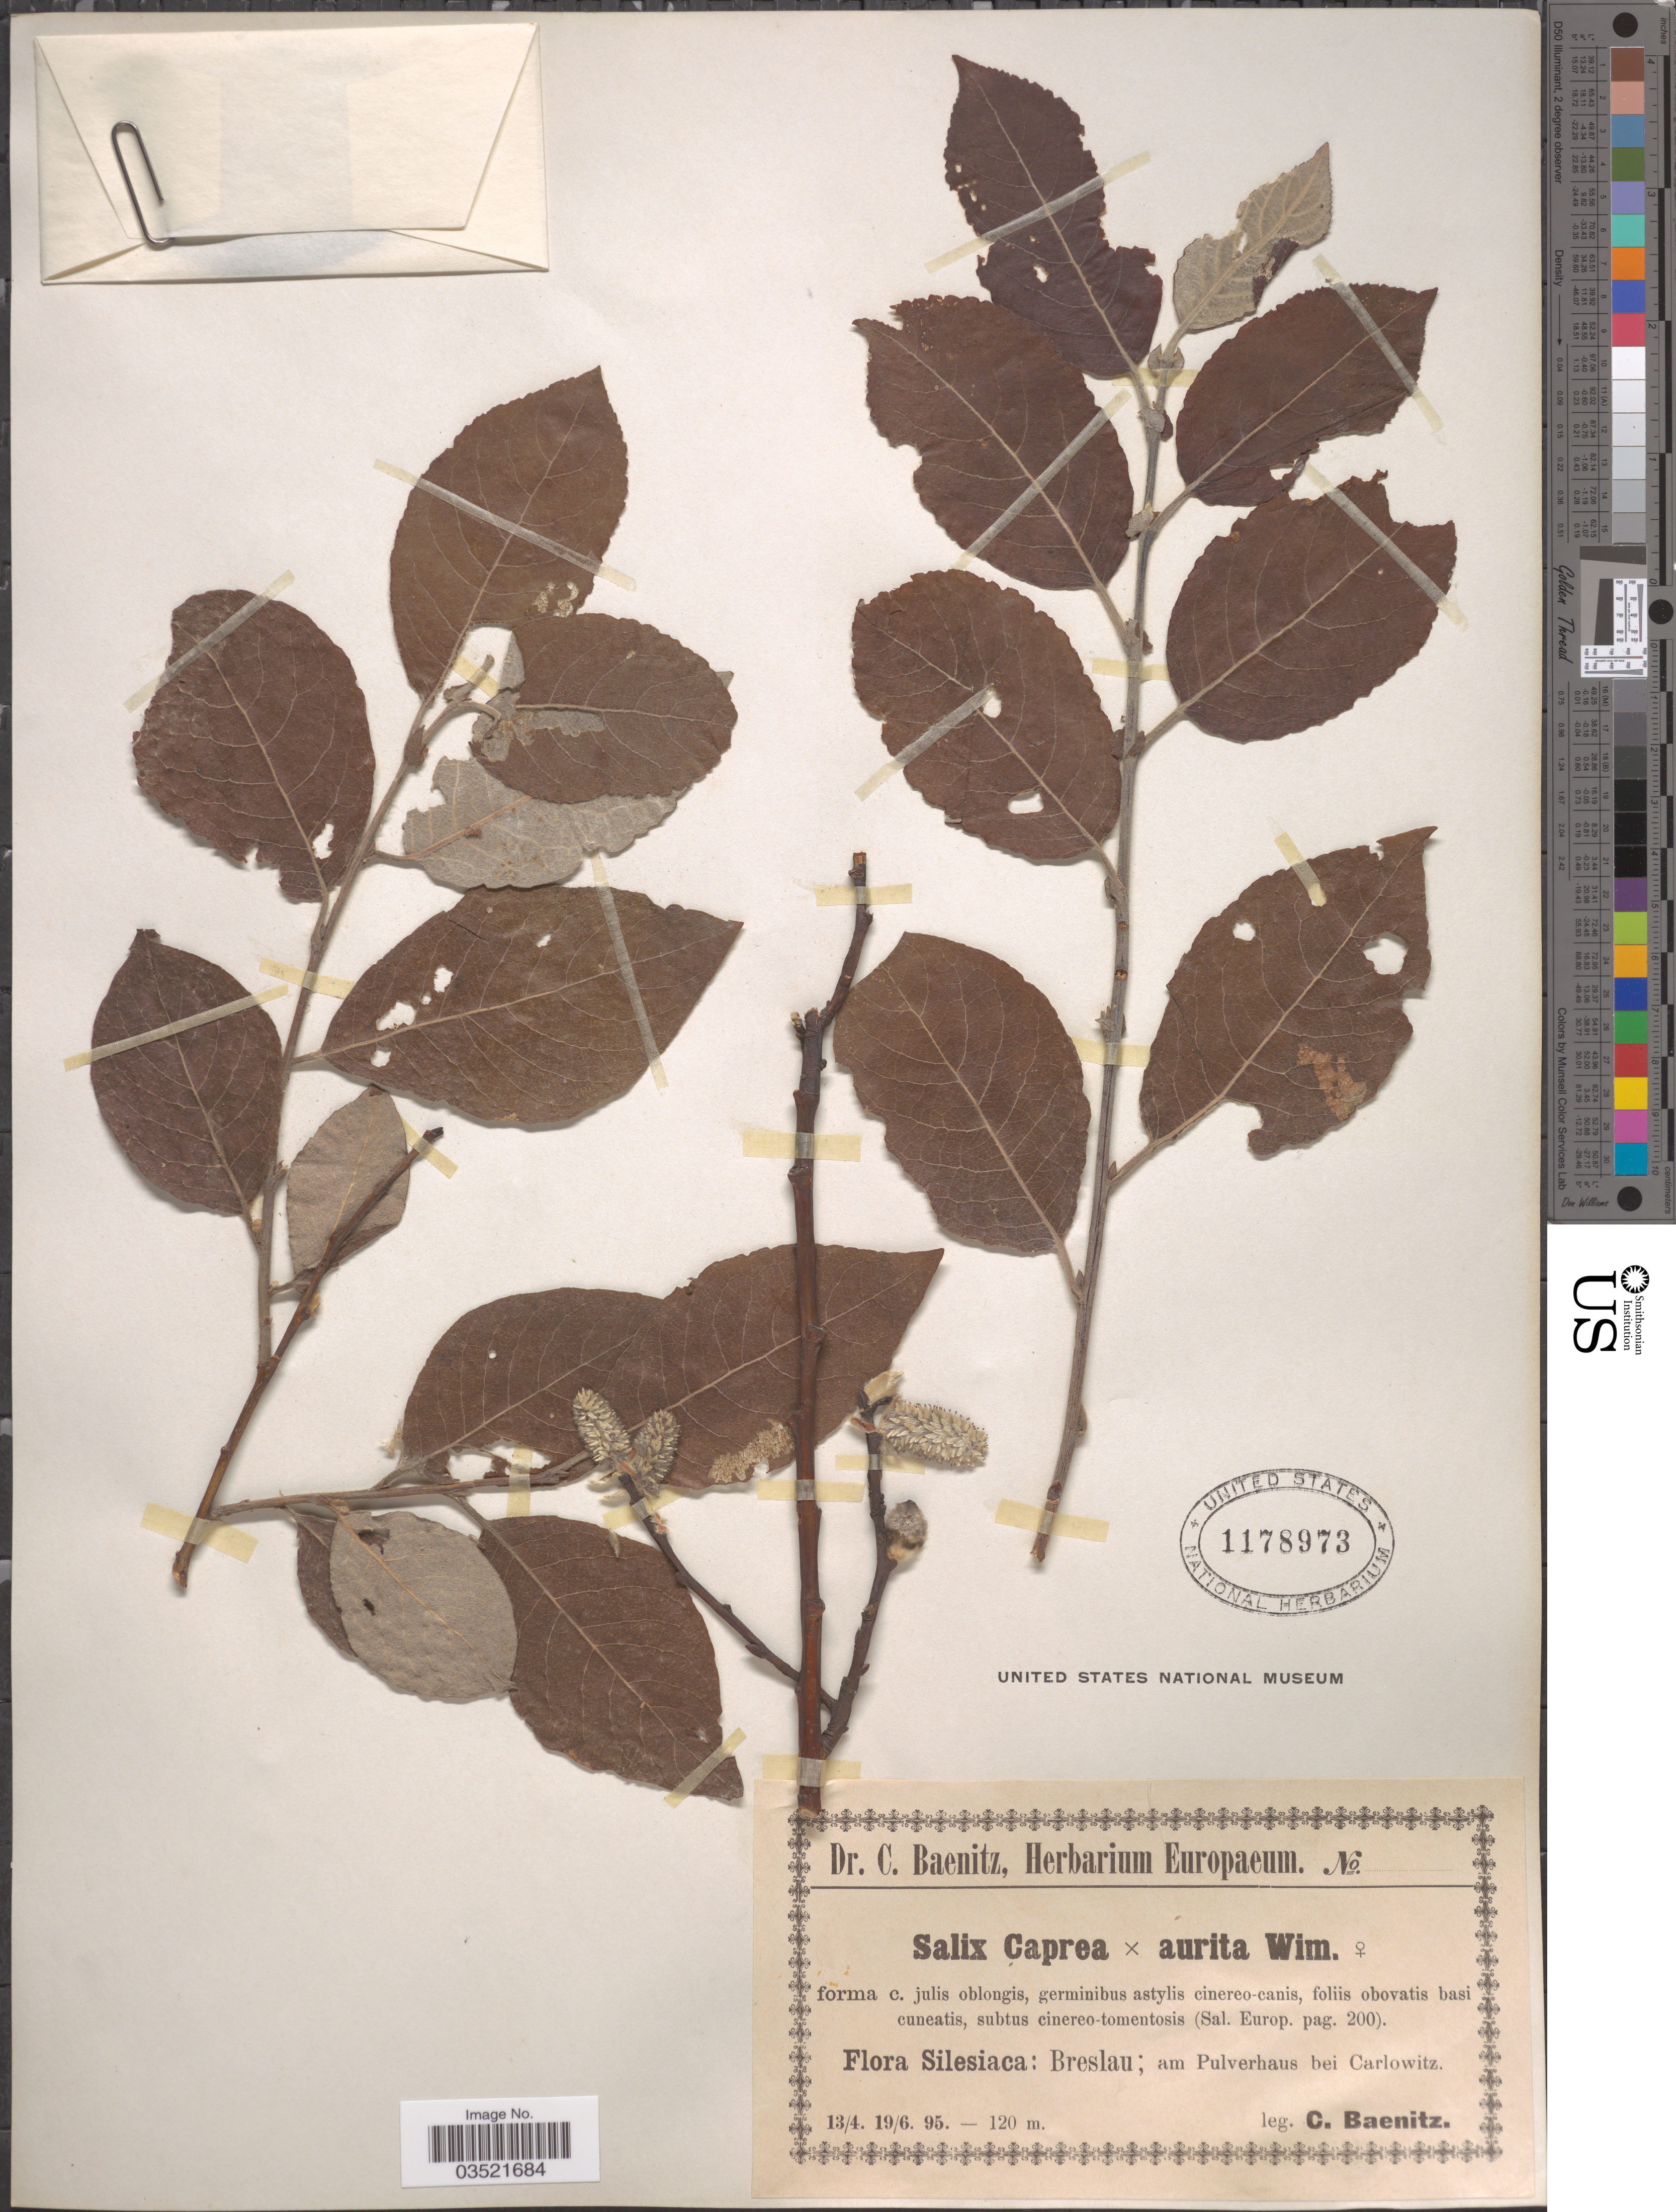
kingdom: Plantae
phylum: Tracheophyta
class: Magnoliopsida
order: Malpighiales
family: Salicaceae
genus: Salix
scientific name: Salix aurita x S. caprea L.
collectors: C. G. Baenitz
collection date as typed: Transcribed d/m/y: 13/4/95 to 19/6/95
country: Poland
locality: Silesiaca: Breslau; am Pulverhaus bei Carlowitz.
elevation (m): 120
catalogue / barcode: US 1178973